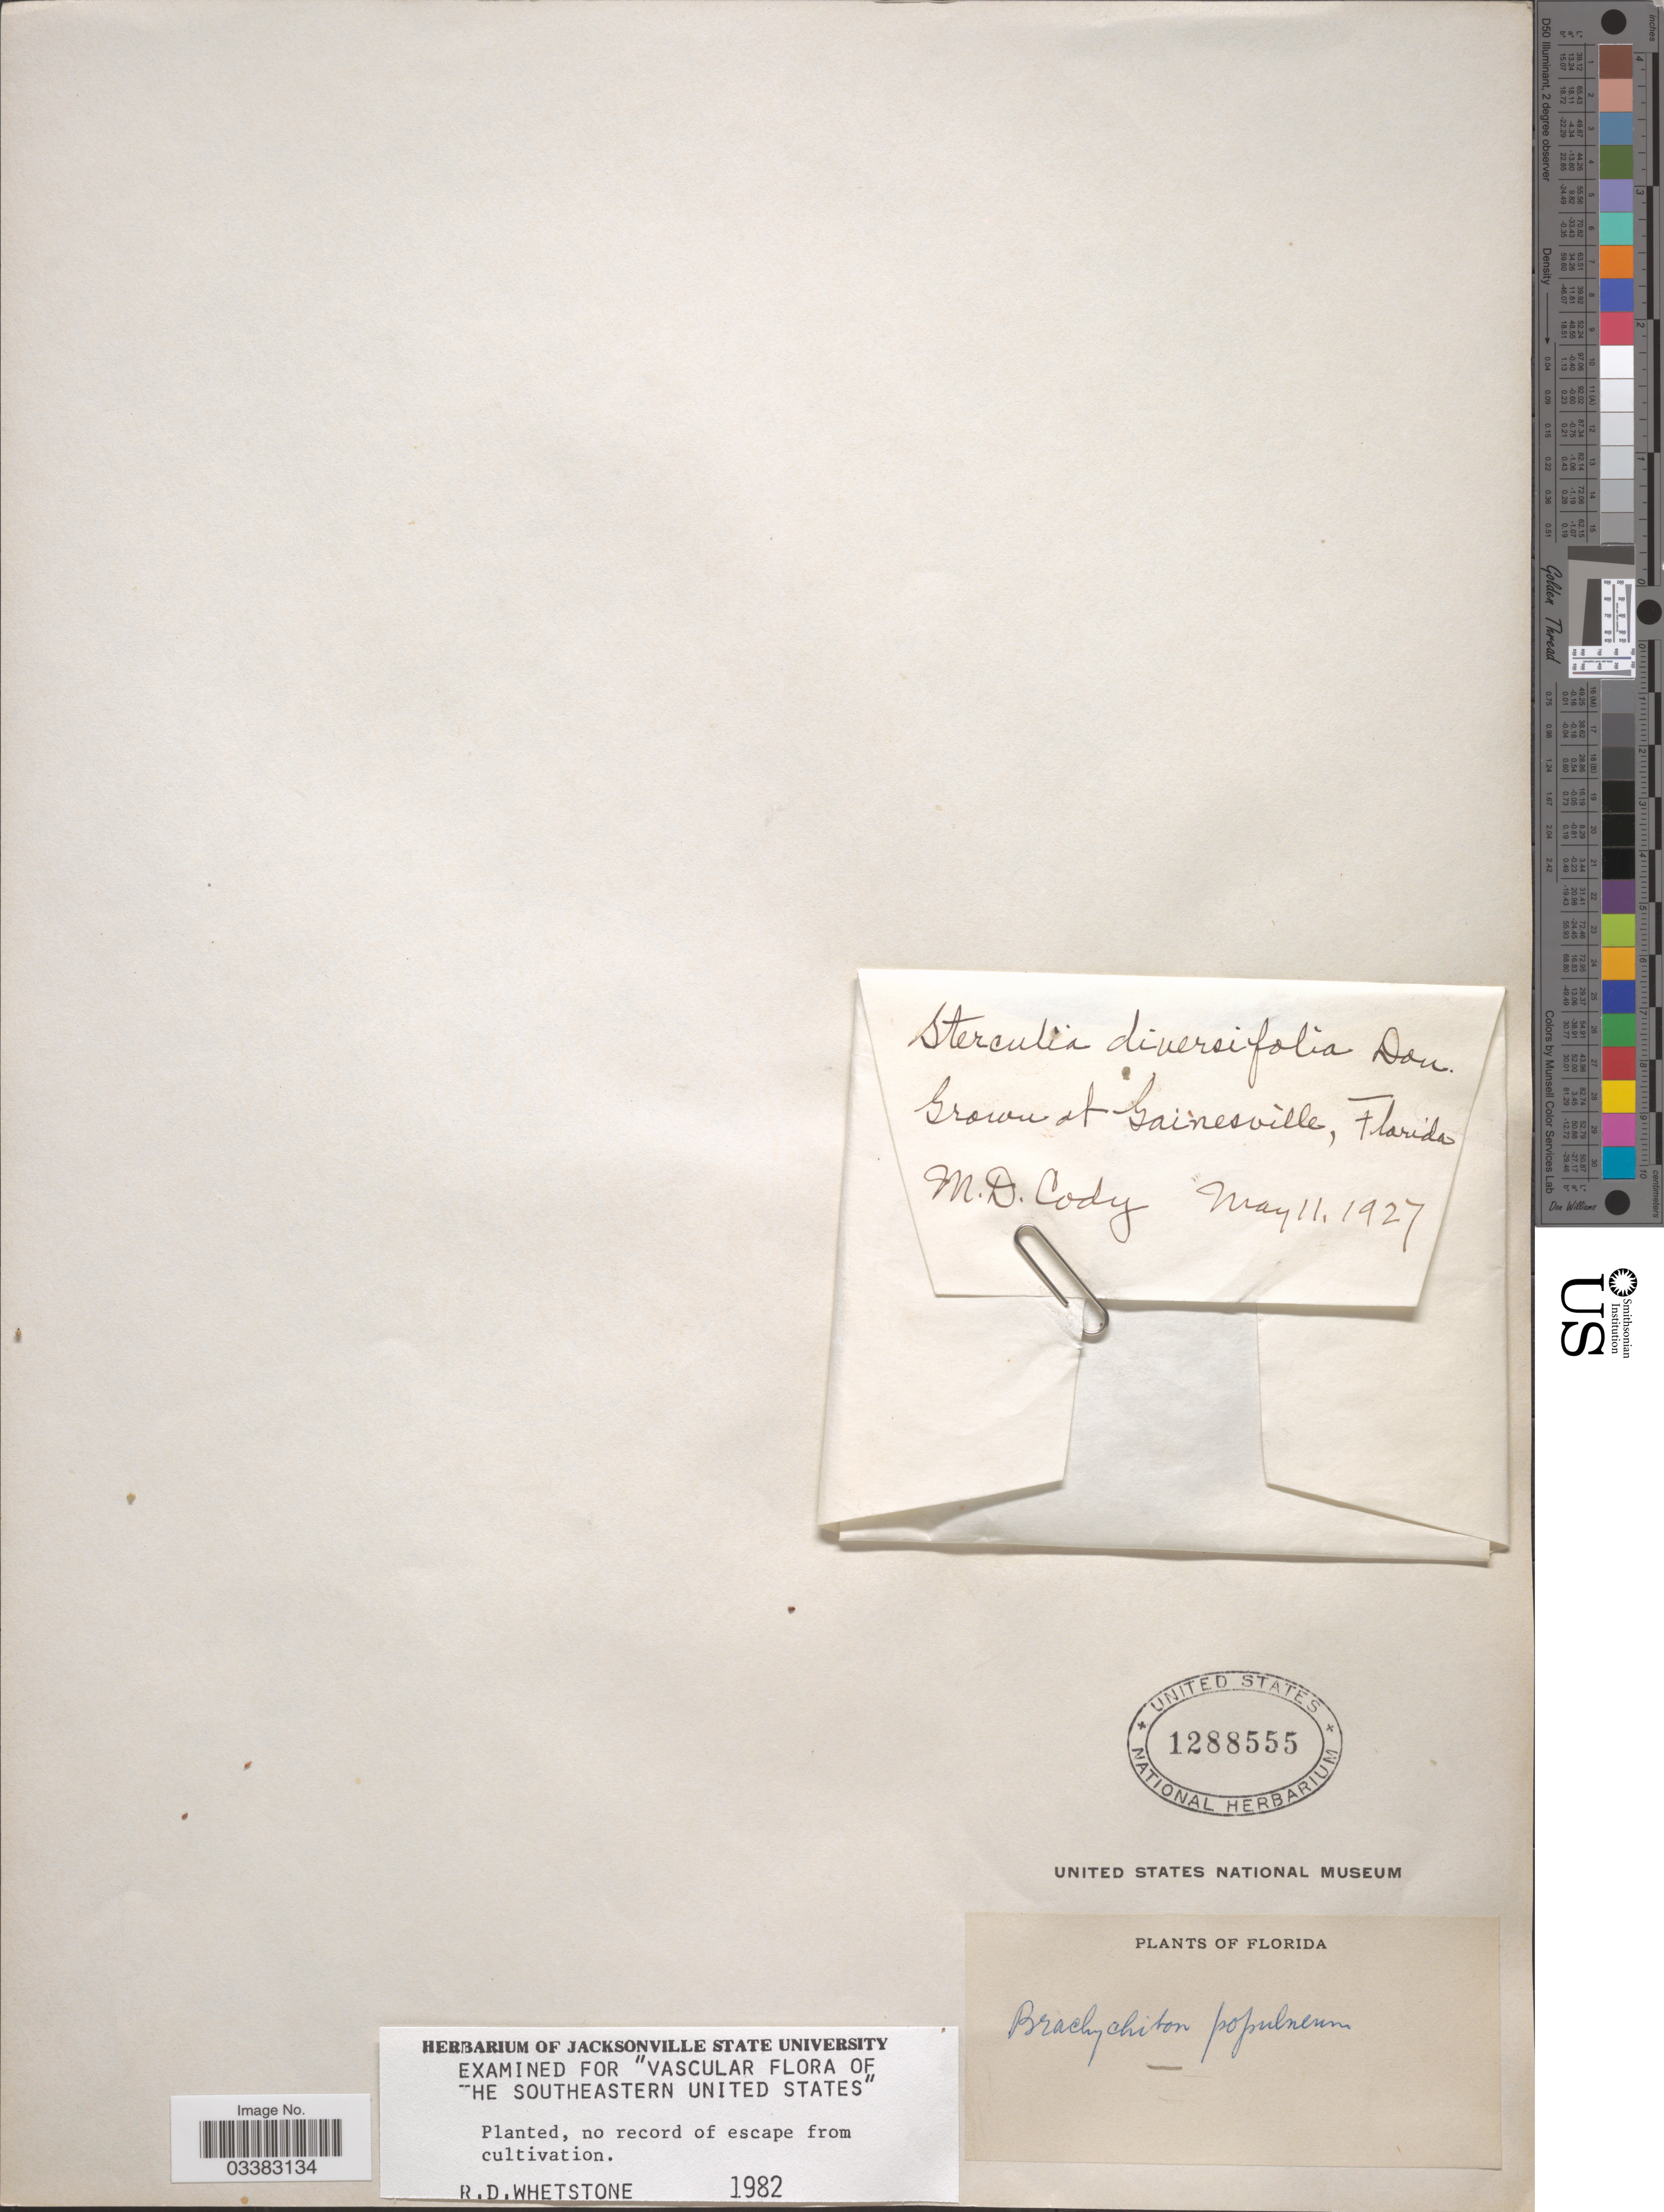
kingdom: Plantae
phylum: Tracheophyta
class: Magnoliopsida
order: Malvales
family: Malvaceae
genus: Brachychiton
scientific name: Brachychiton populneus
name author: (Schott & Endl.) R. Br.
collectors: R. D. Whetstone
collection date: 1982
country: United States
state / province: Florida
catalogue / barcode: US 1288555